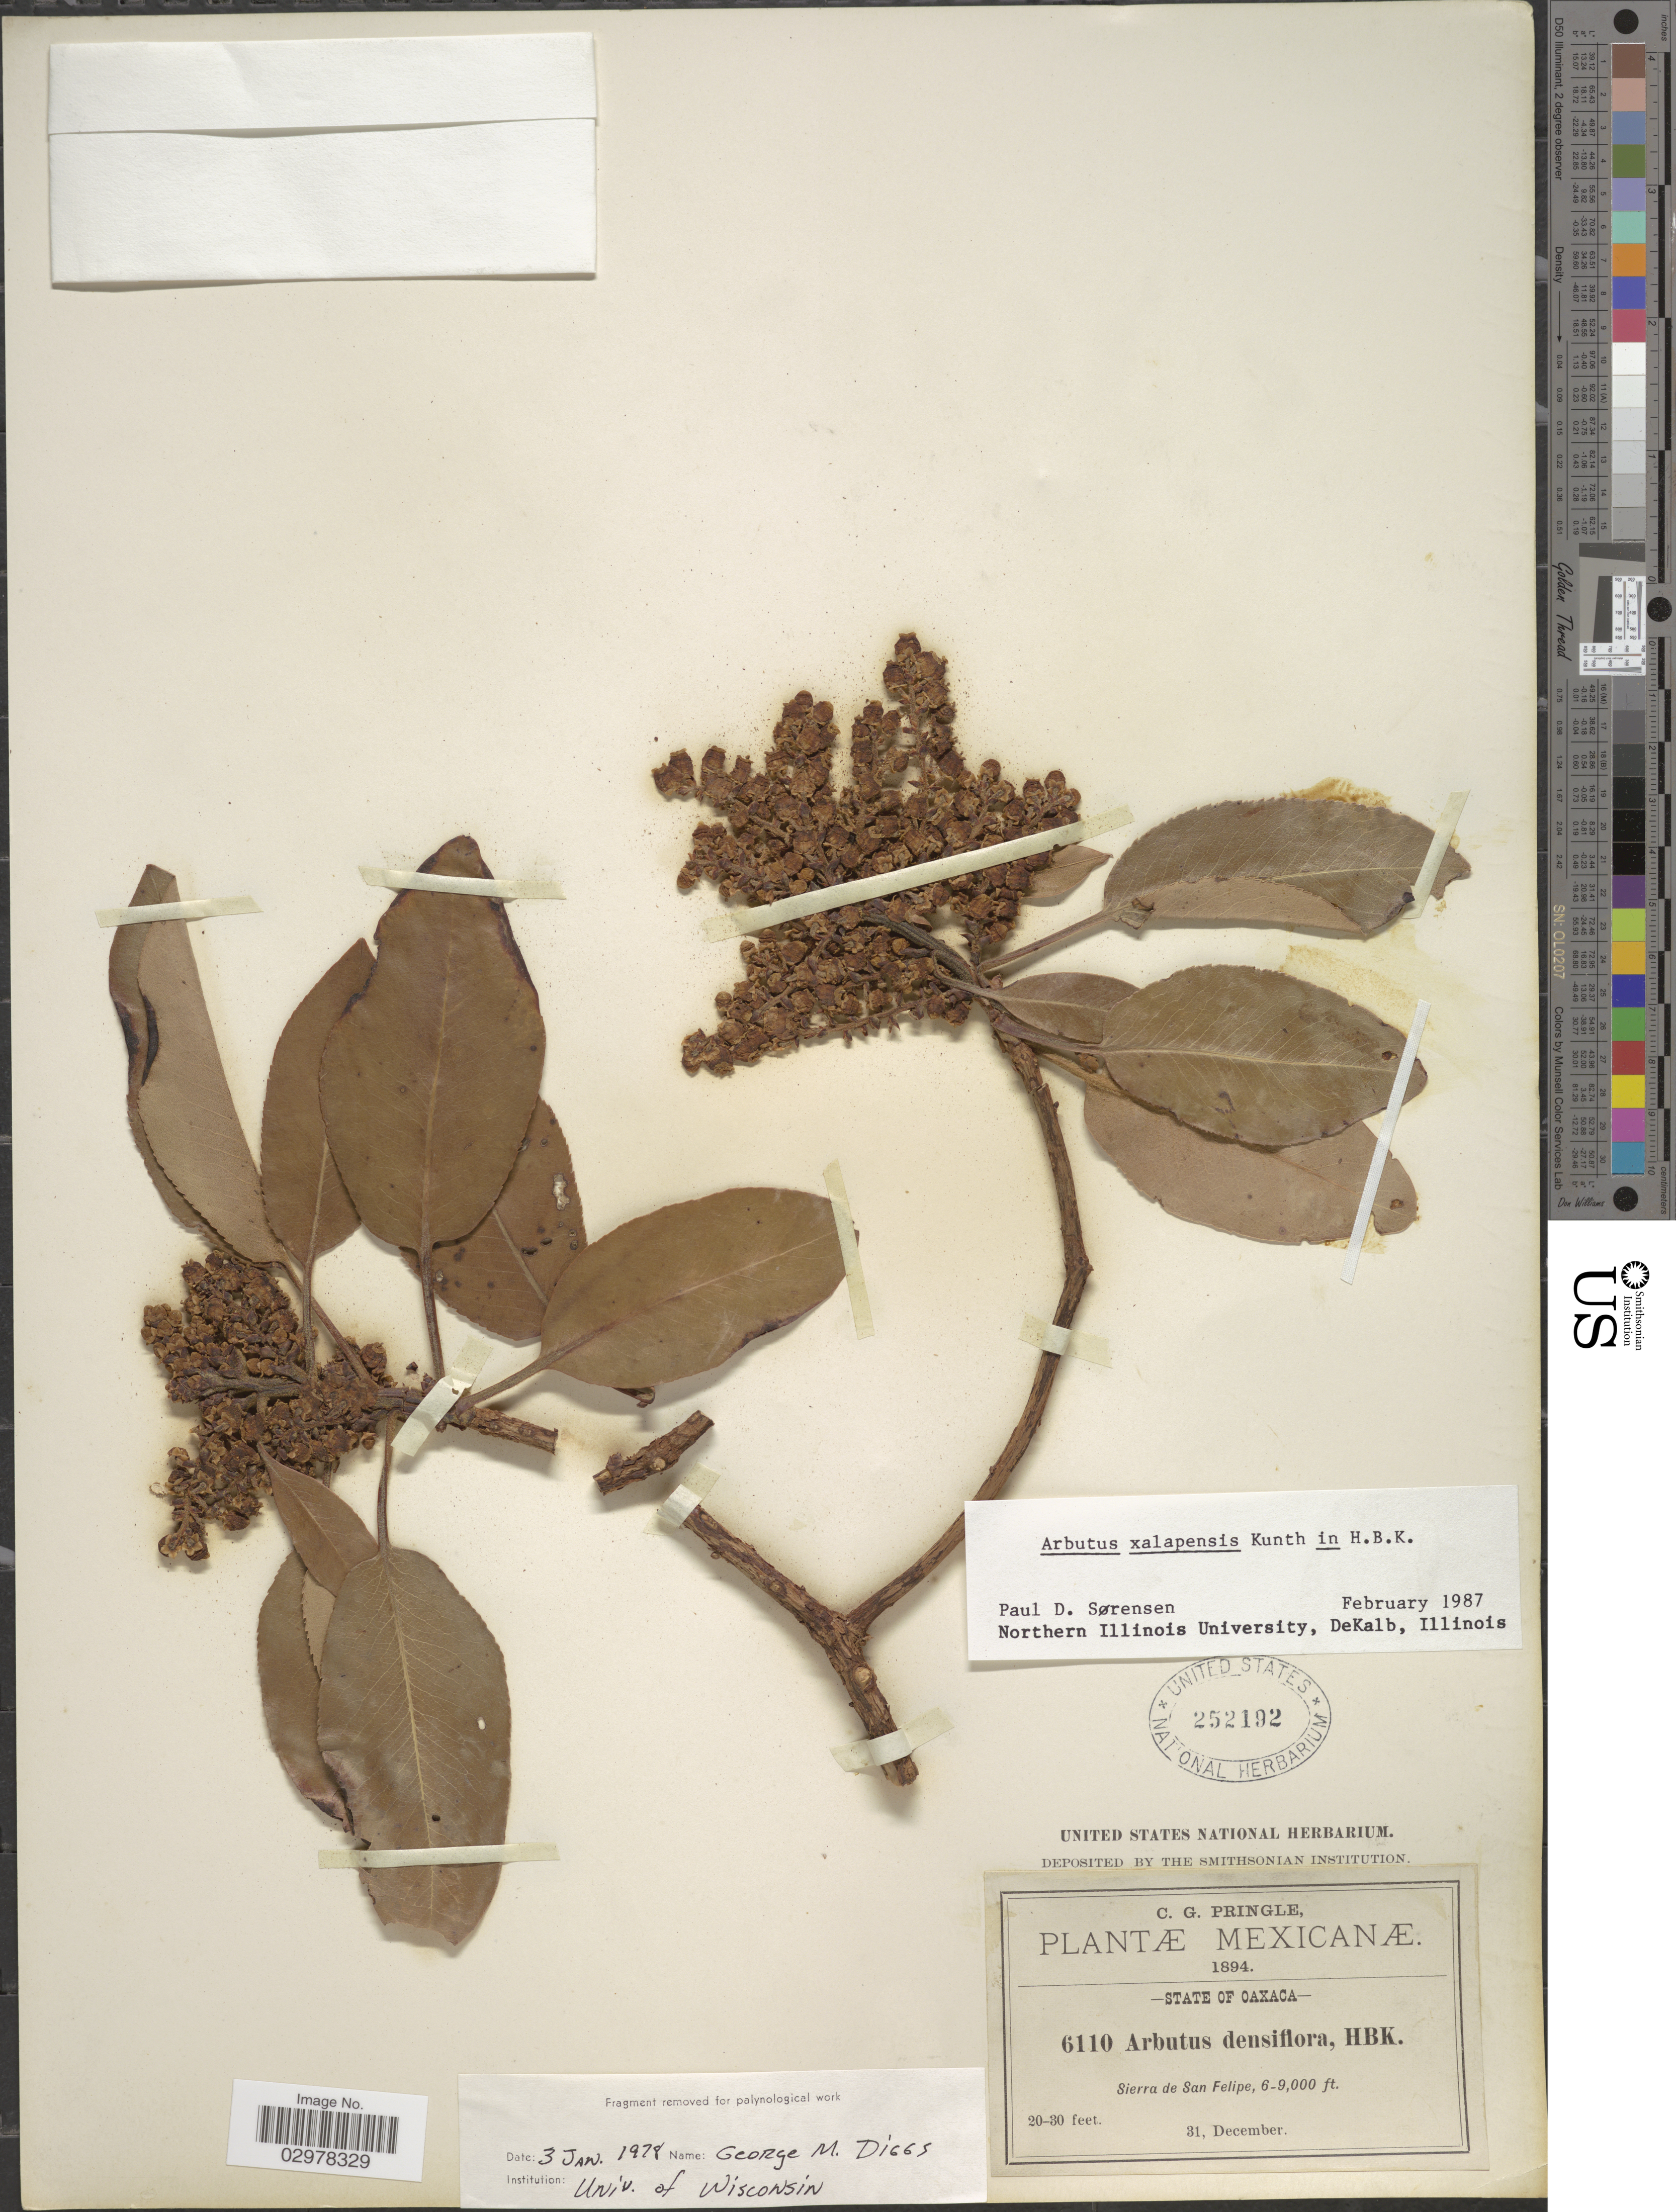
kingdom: Plantae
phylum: Tracheophyta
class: Magnoliopsida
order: Ericales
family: Ericaceae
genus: Arbutus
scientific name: Arbutus xalapensis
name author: Kunth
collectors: C. G. Pringle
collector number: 6110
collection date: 1894-12-31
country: Mexico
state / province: Oaxaca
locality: Sierra de San Felipe.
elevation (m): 1829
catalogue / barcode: US 252192